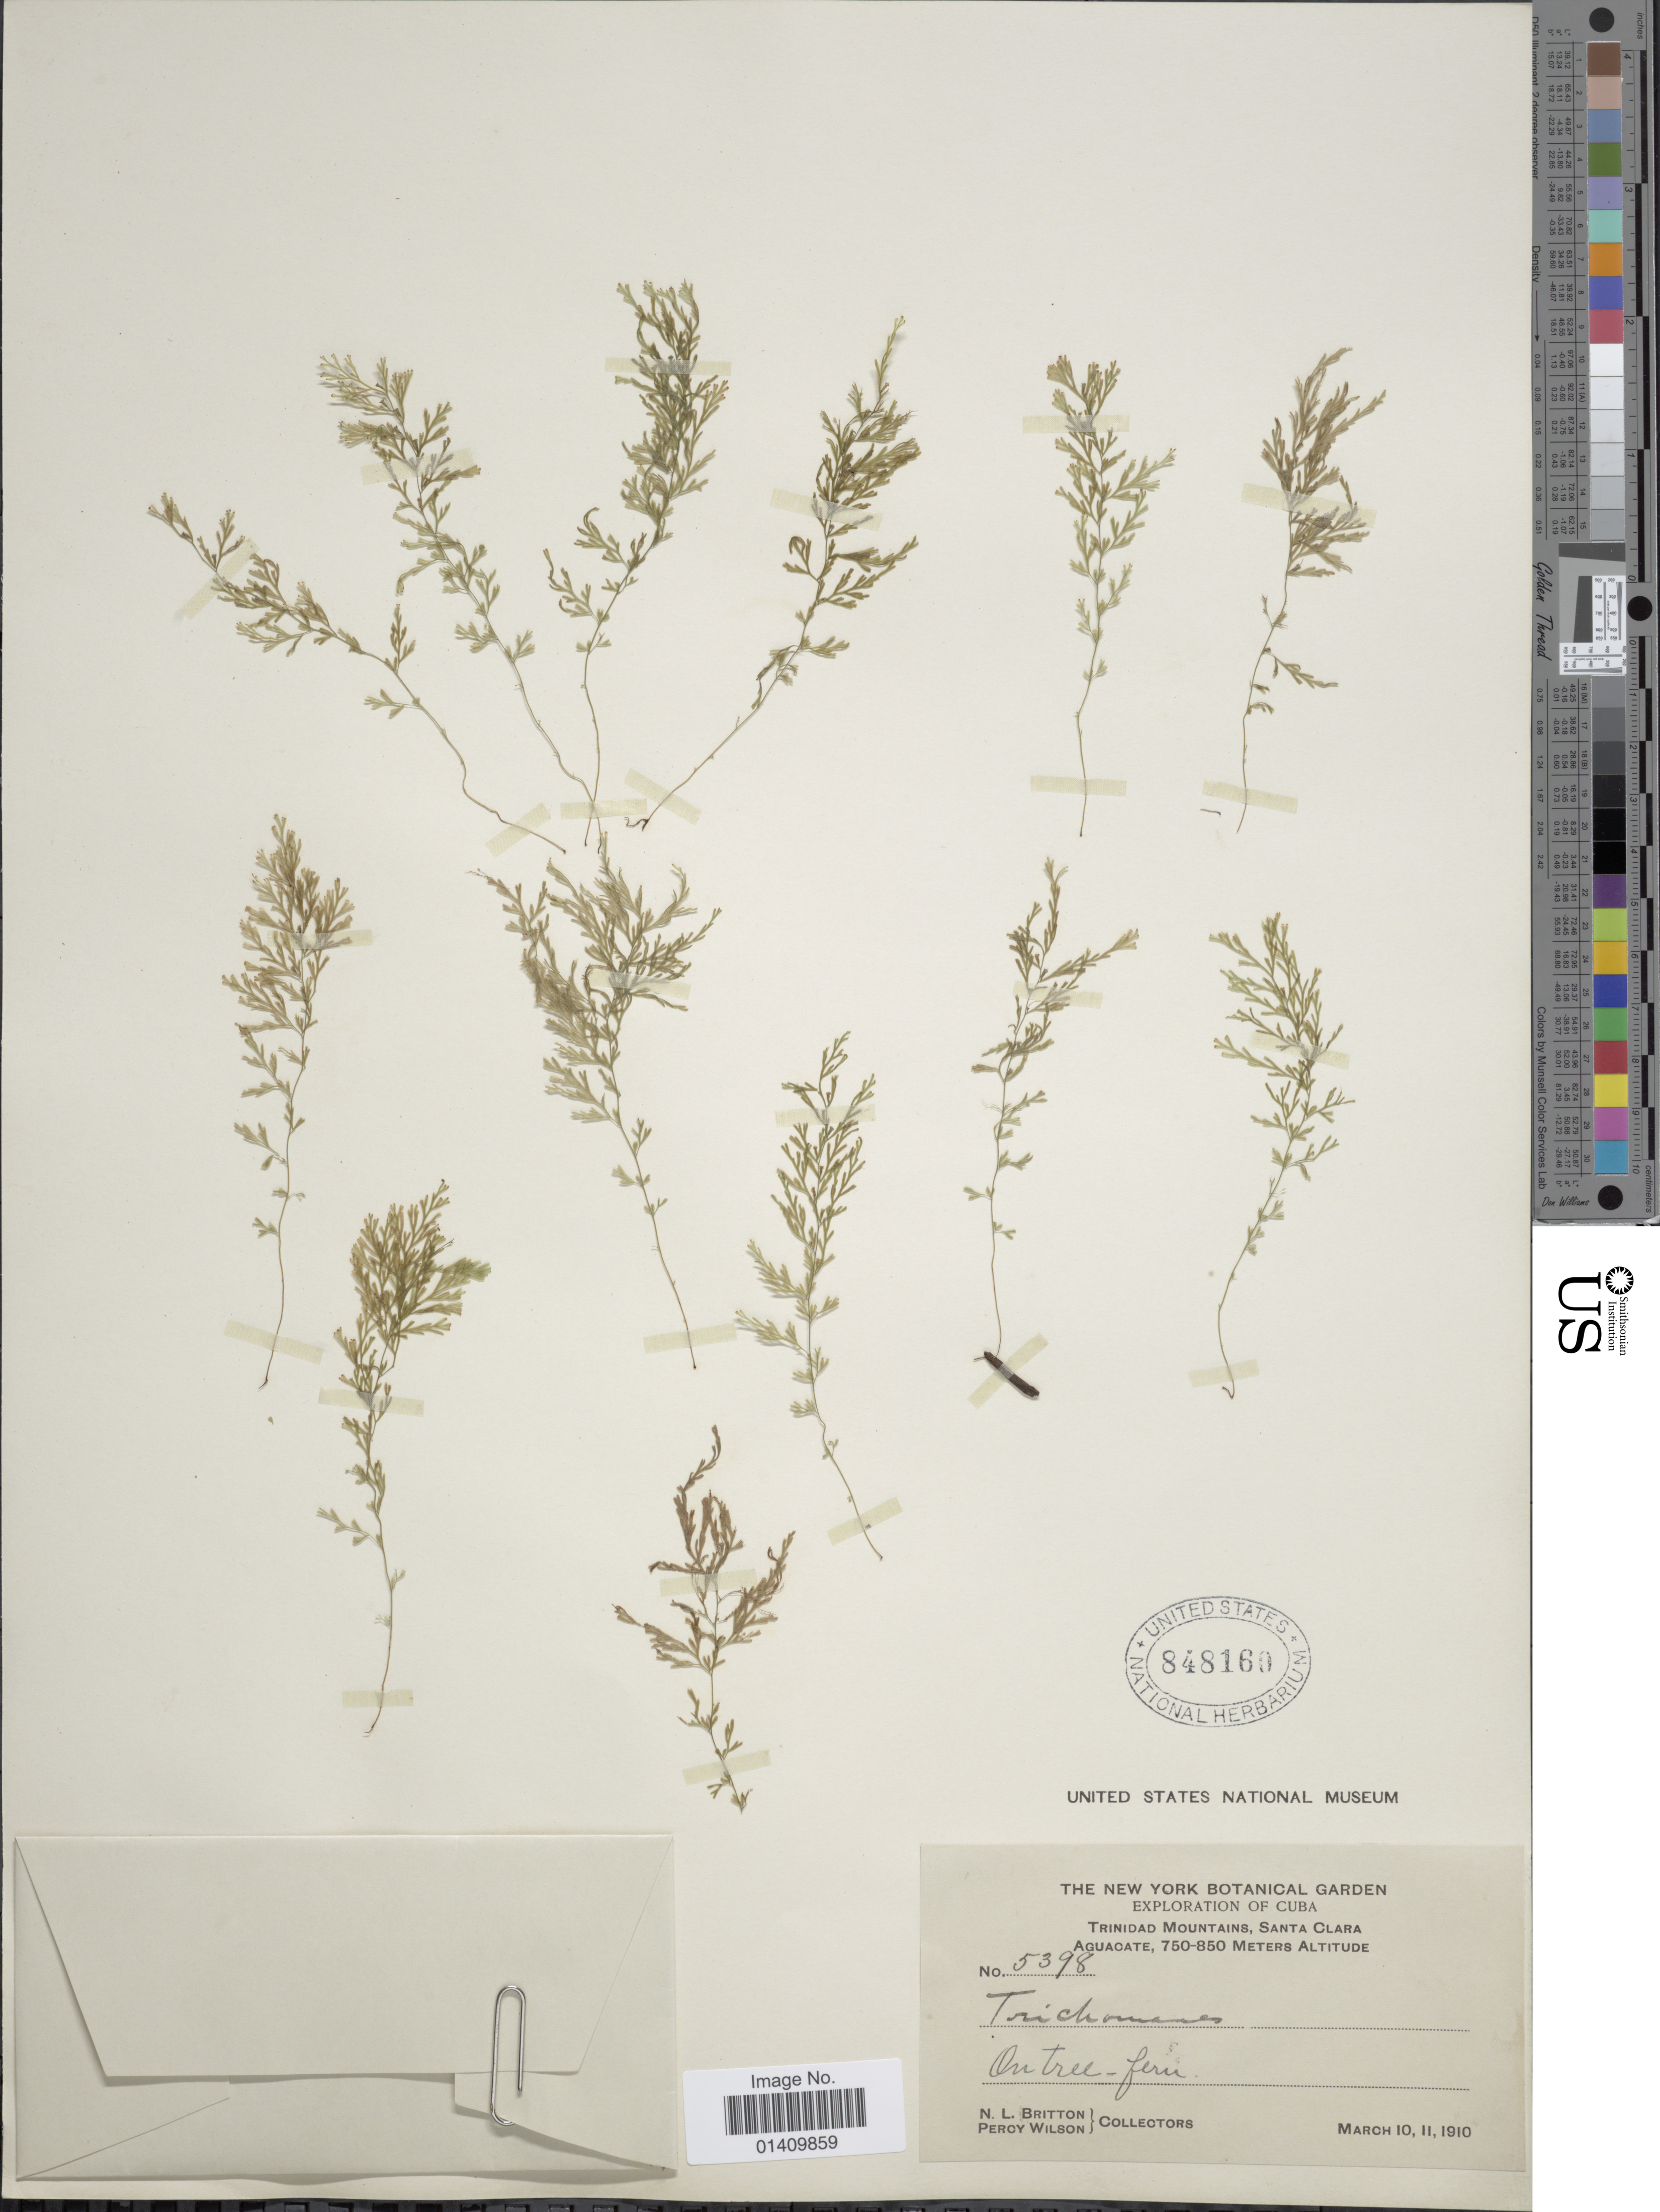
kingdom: Plantae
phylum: Tracheophyta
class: Polypodiopsida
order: Hymenophyllales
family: Hymenophyllaceae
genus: Polyphlebium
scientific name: Polyphlebium angustatum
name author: (Carmich.) Ebihara & Dubuisson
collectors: N. Britton & P. Wilson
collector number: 5398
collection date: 1910-03-10/1910-03-11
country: Cuba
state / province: Las Villas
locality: Trhinidad mountains, Santa Clara Aguacate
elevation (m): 750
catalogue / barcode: US 848160